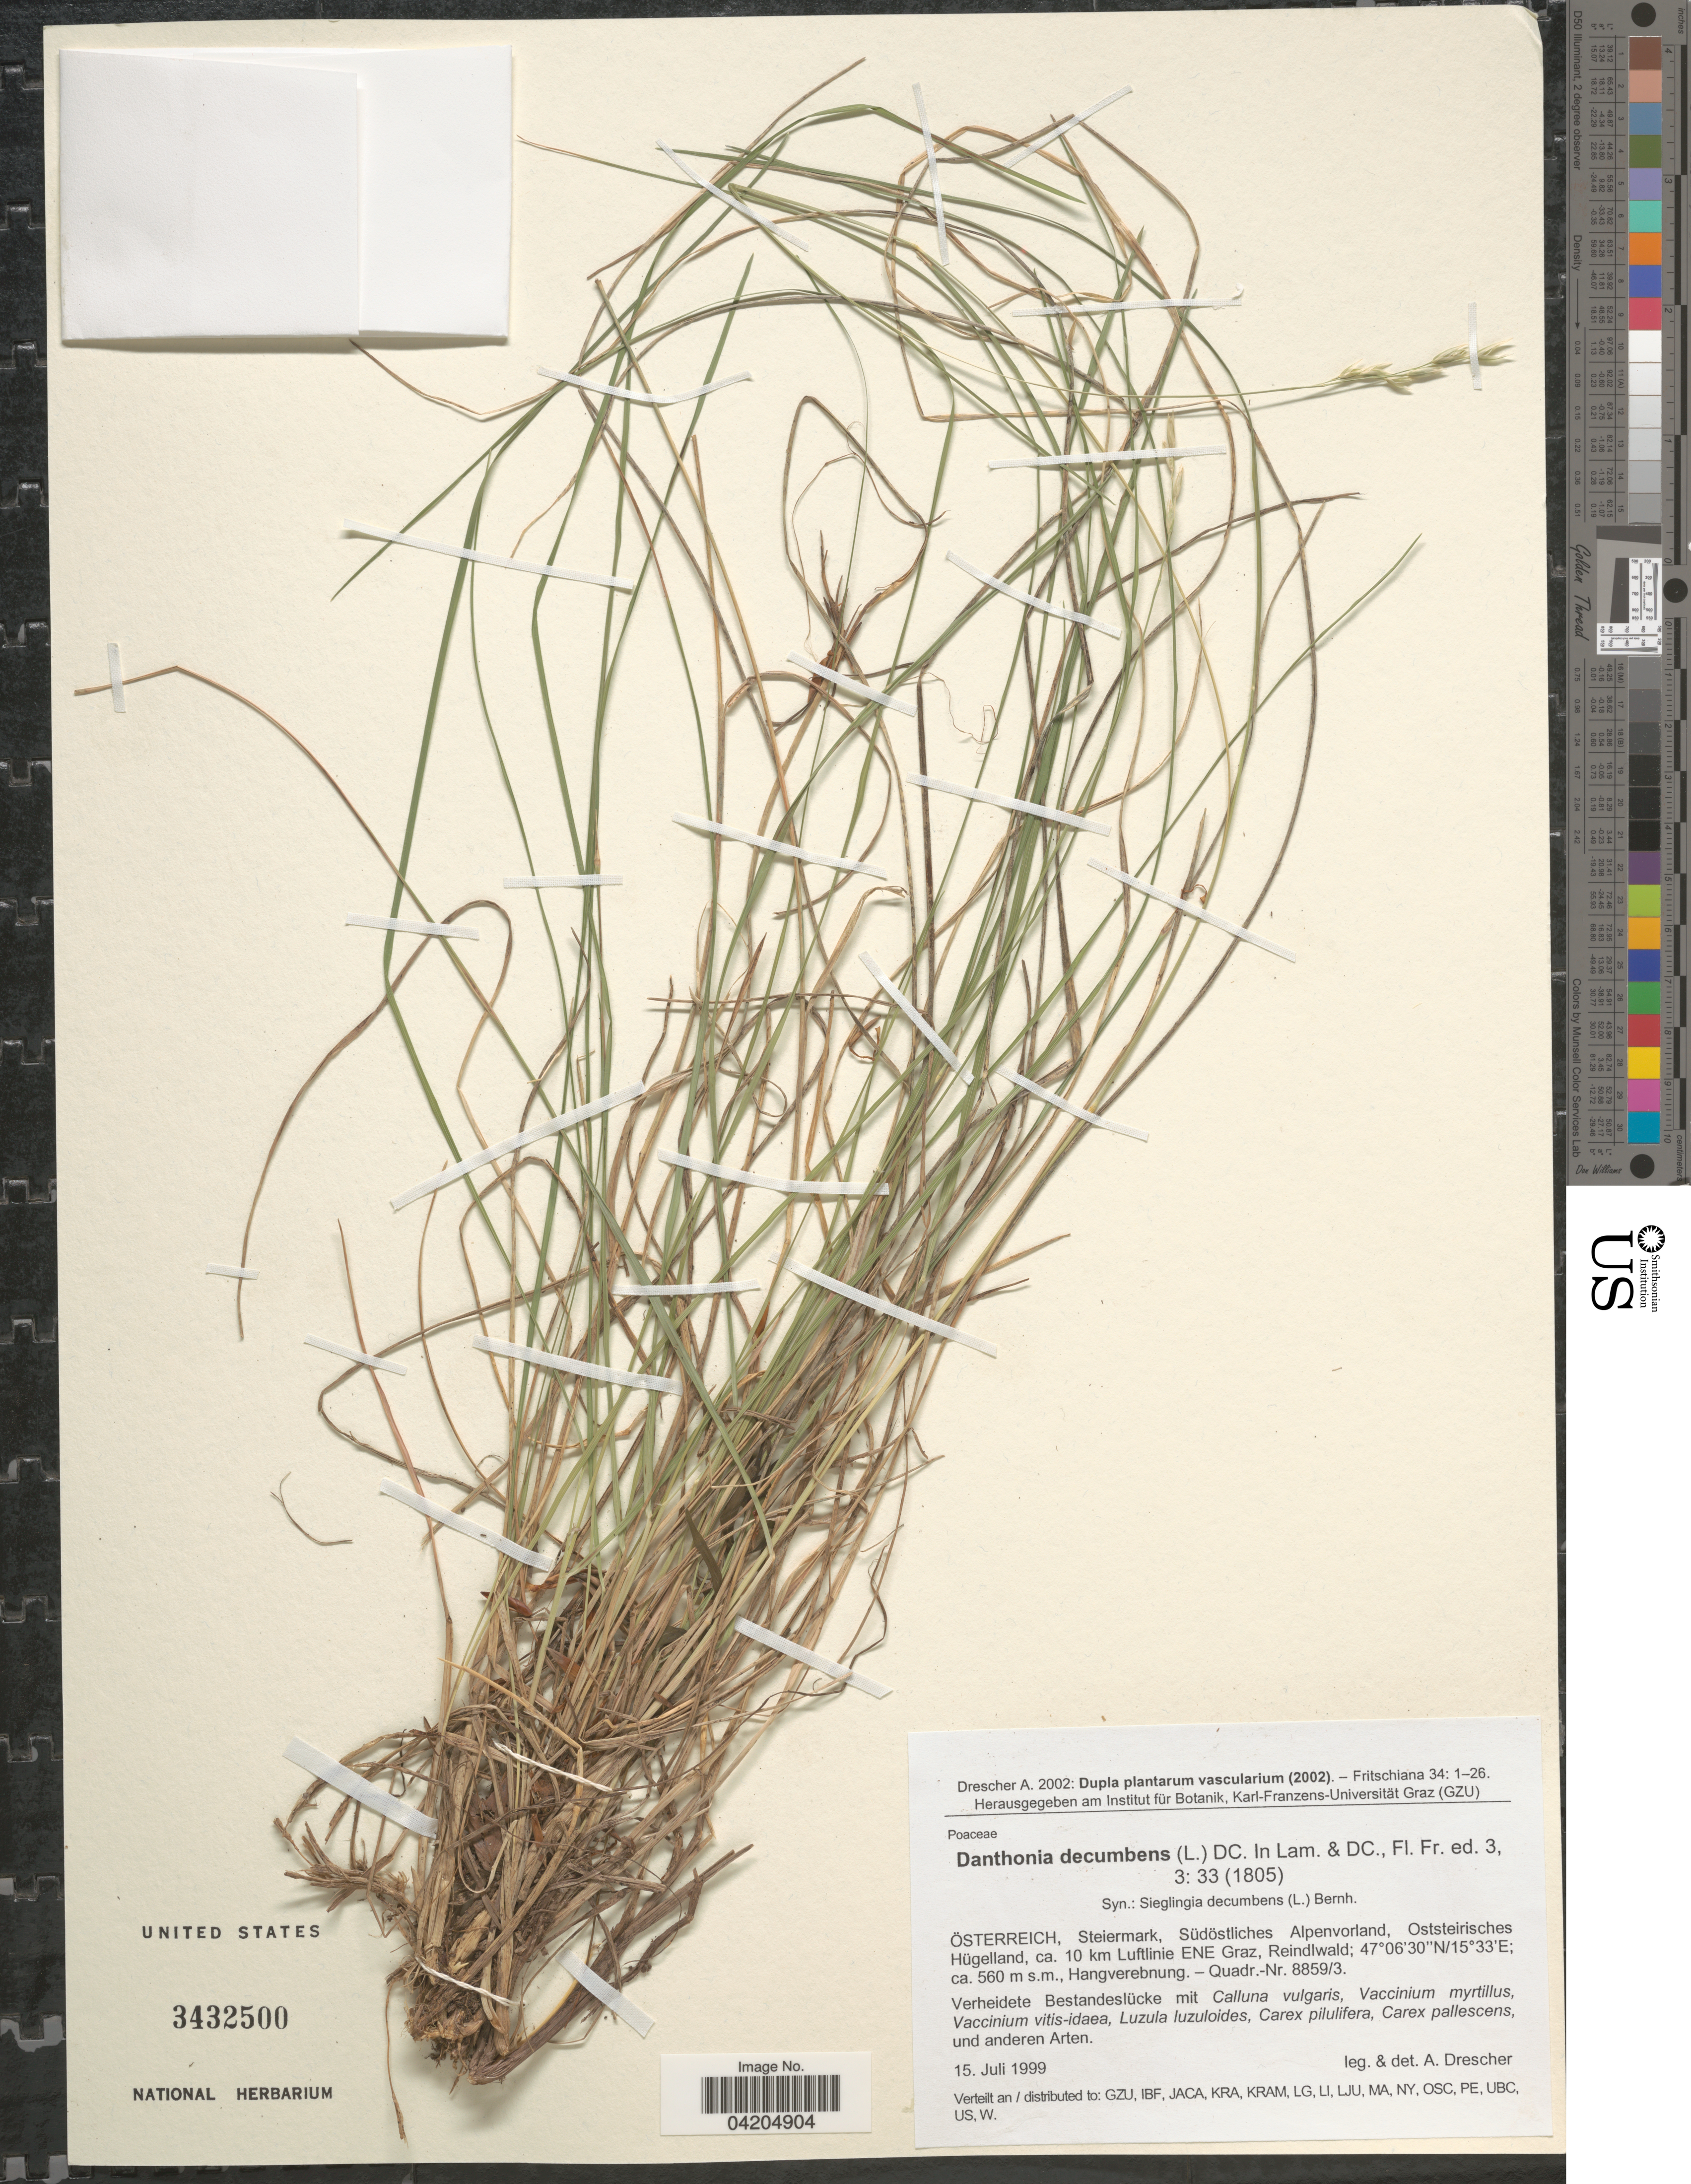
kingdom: Plantae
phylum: Tracheophyta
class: Liliopsida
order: Poales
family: Poaceae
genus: Danthonia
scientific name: Danthonia decumbens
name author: (L.) DC.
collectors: A. Drescher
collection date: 1999-07-15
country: Austria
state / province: Steiermark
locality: Österreich, Südöstliches Alpenvorland, Oststeirisches Hügelland, ca. 10 km Luftlinie ENE Graz, Reindlwald; Hangverebnung. - Quadr.-Nr. 8859/3.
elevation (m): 560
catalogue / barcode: US 3432500